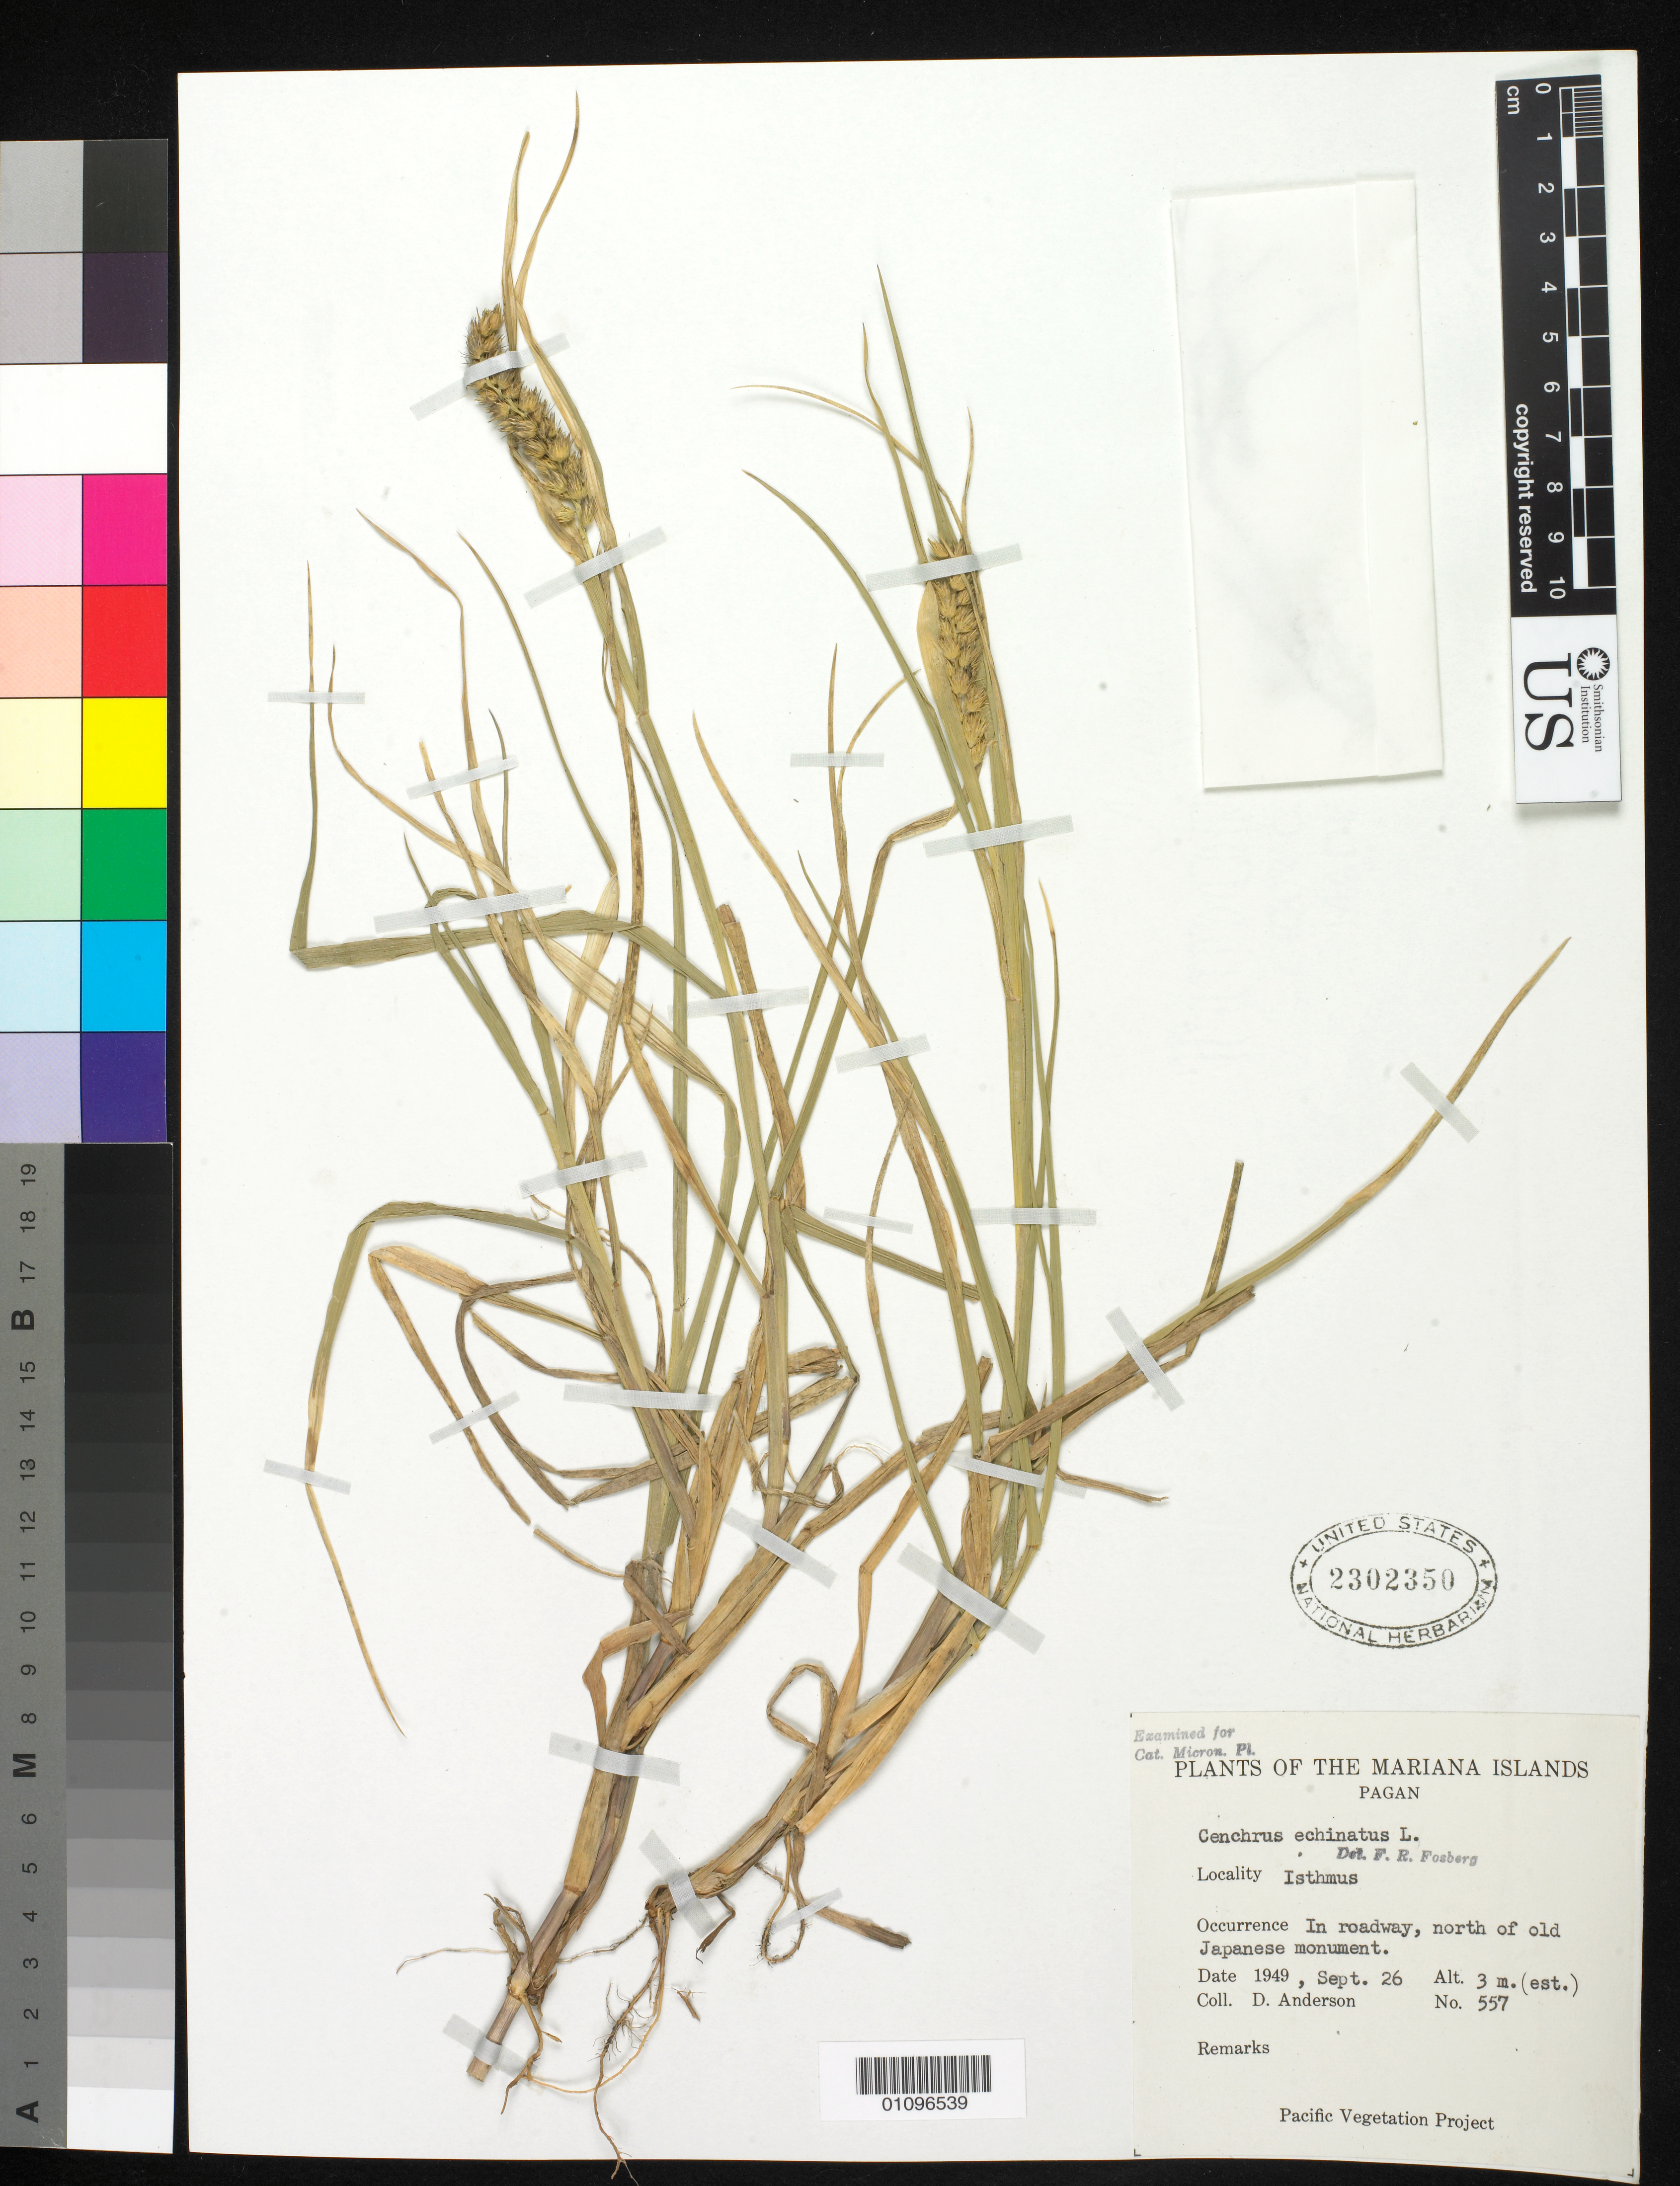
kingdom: Plantae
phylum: Tracheophyta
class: Liliopsida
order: Poales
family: Poaceae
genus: Cenchrus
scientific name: Cenchrus echinatus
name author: L.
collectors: D. Anderson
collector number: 557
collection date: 1949-09-26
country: Northern Mariana Islands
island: Pagan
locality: Isthmus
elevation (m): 3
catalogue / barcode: US 2302350